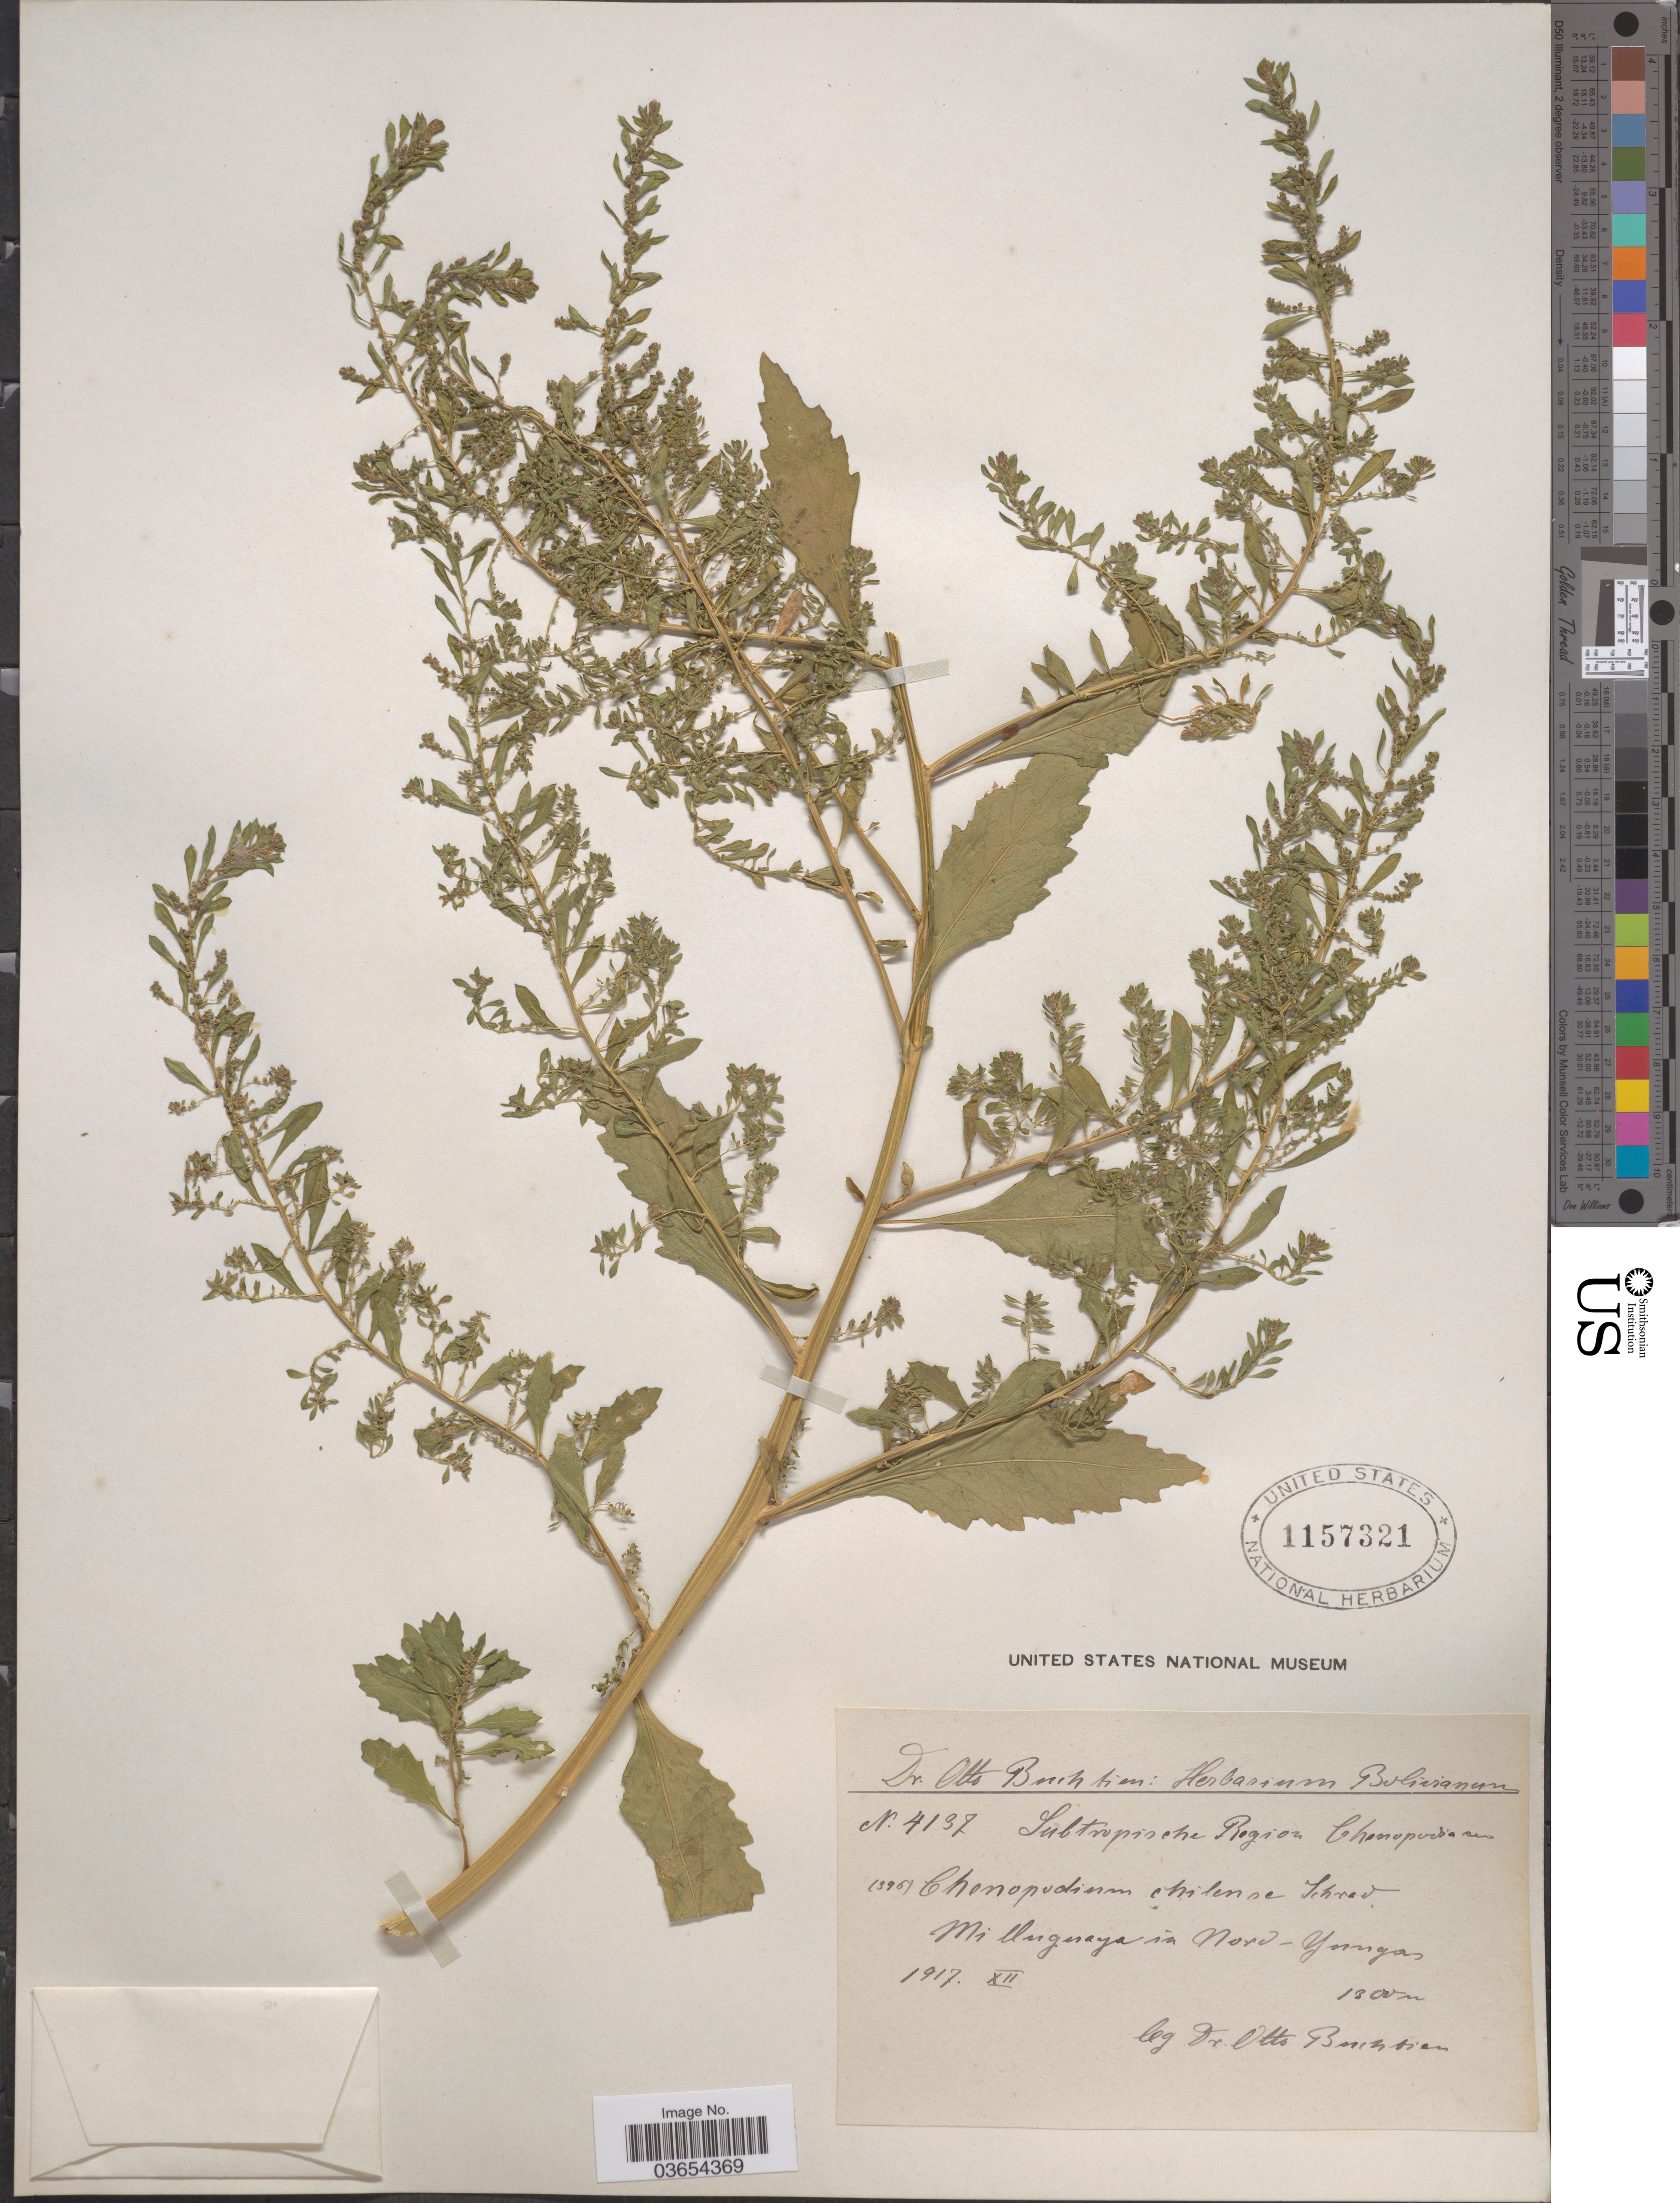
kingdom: Plantae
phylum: Tracheophyta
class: Magnoliopsida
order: Caryophyllales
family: Amaranthaceae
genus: Chenopodium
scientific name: Chenopodium ambrosioides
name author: L.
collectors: O. Buchtien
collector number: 4137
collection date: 1917-12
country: Bolivia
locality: Subtropische Region. Milluguaya in Nord-Yungas.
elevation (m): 1300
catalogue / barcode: US 1157321